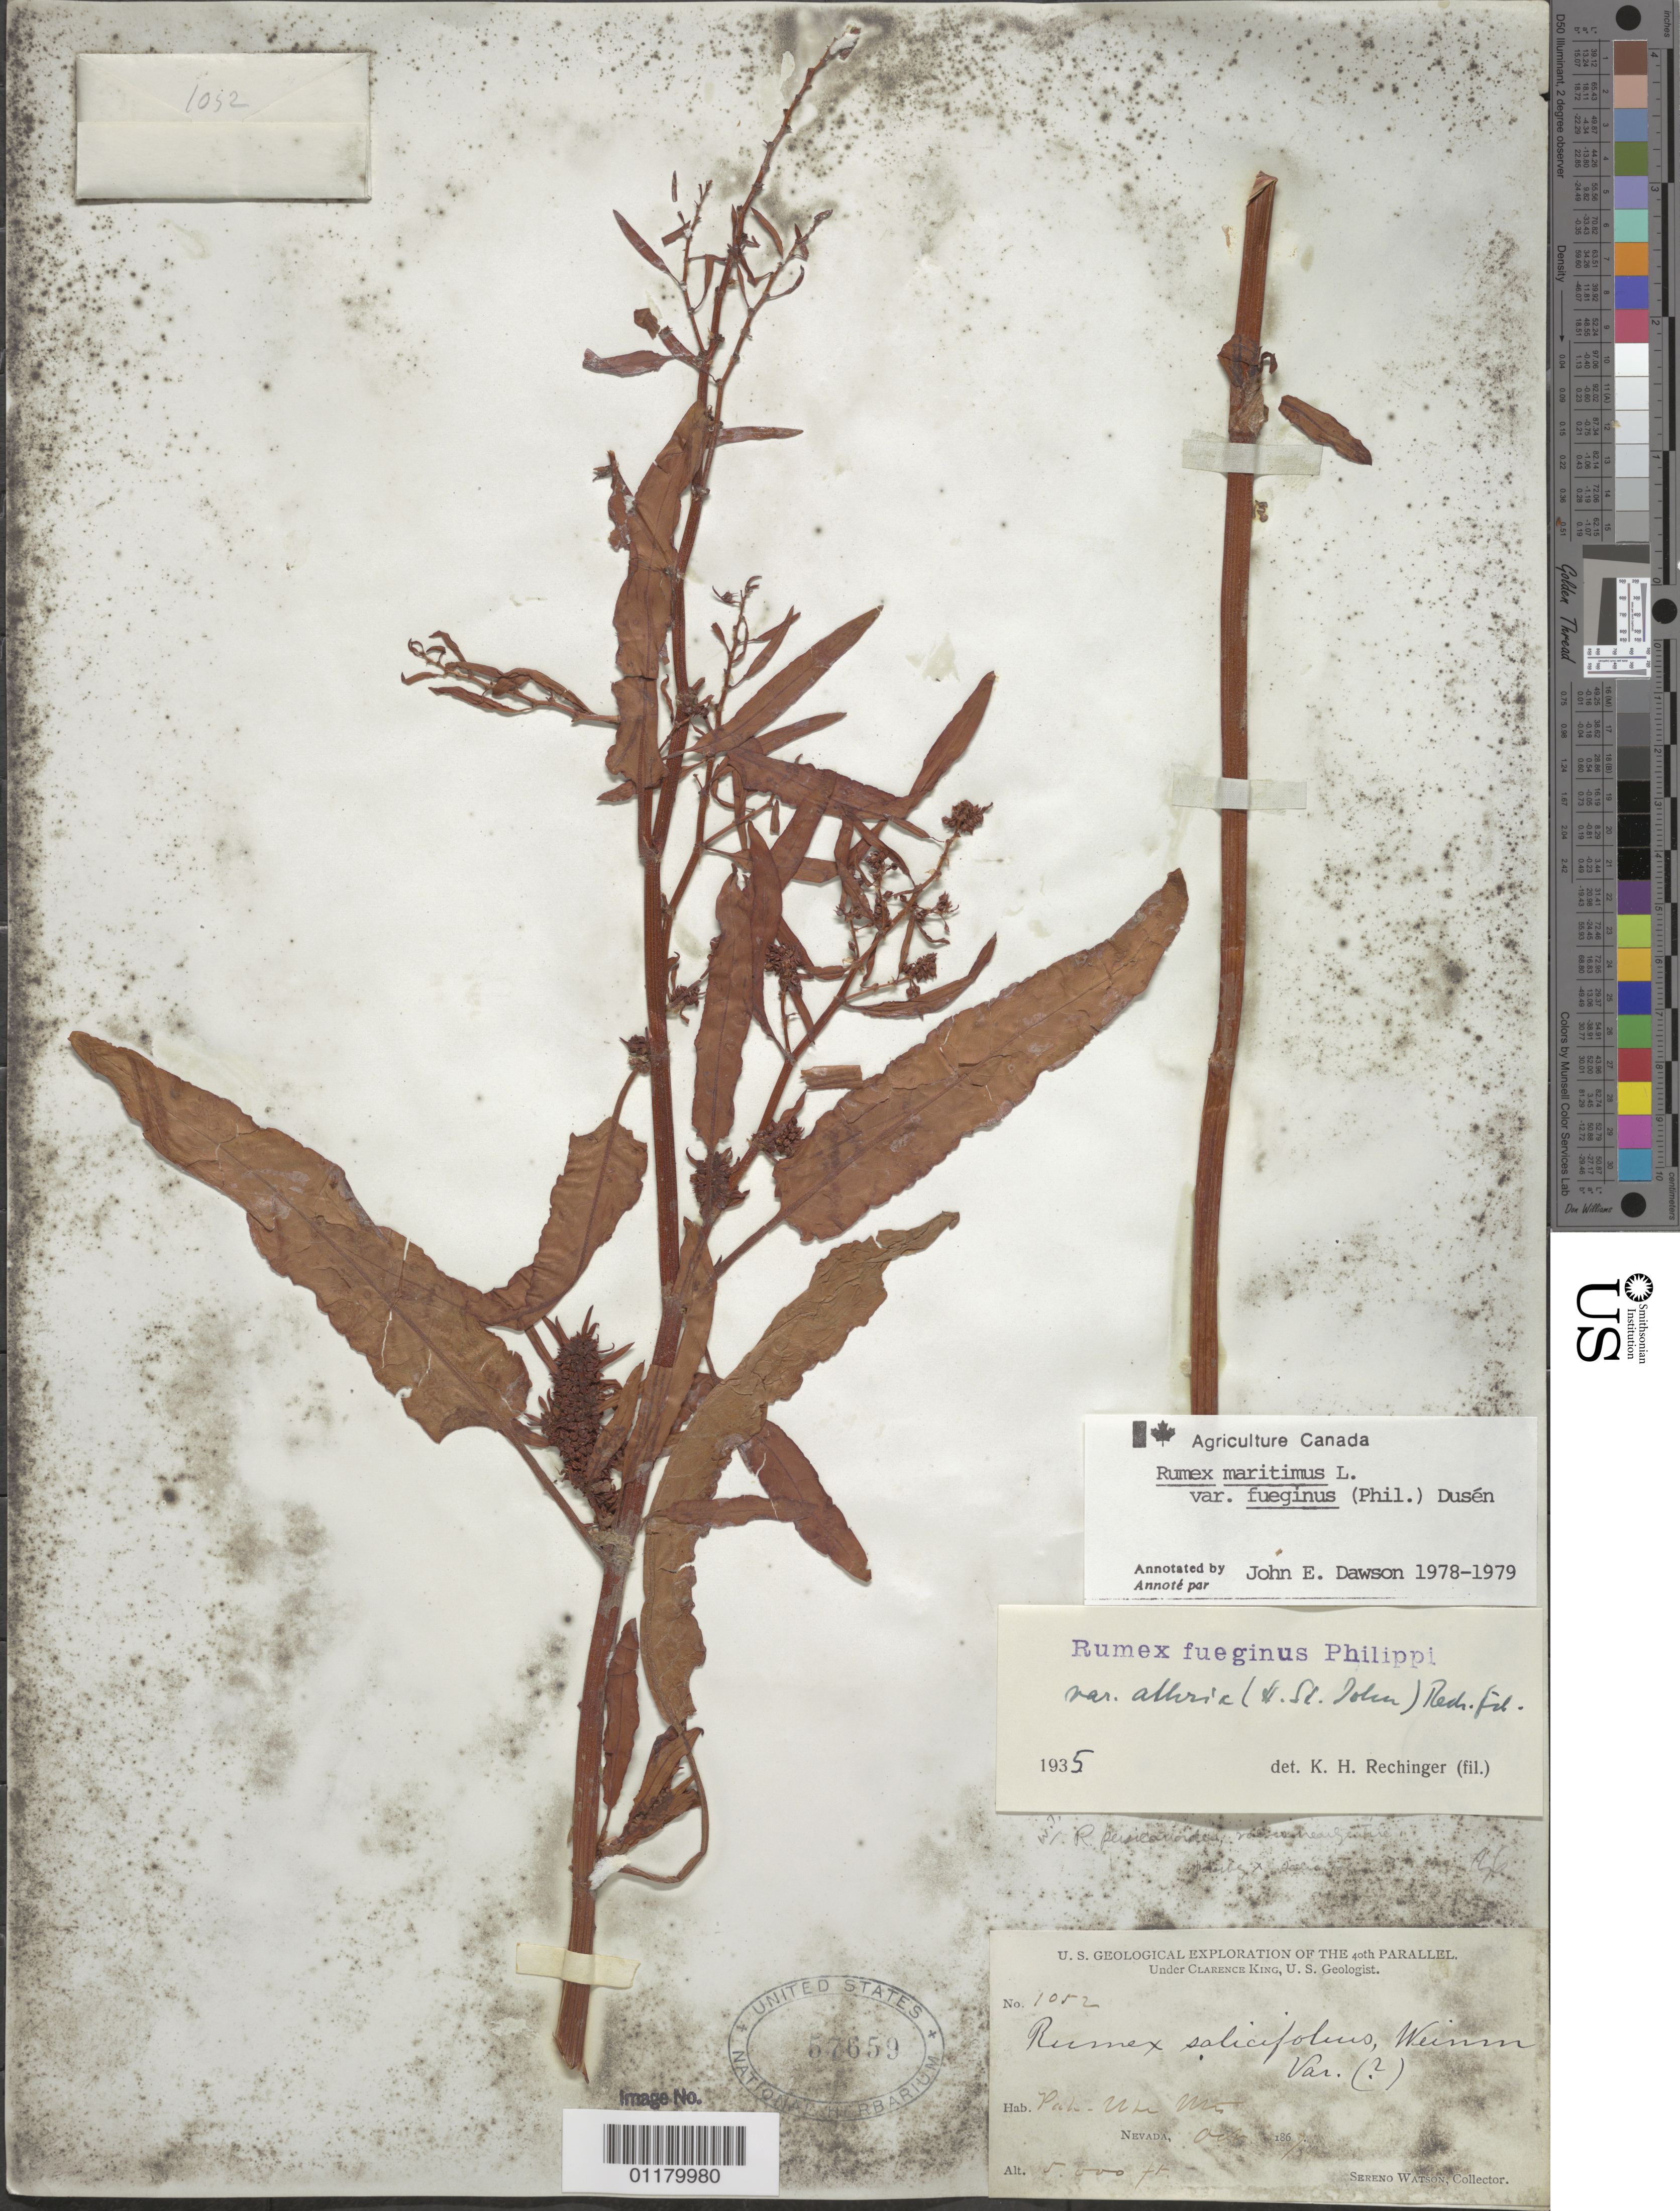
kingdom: Plantae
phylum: Tracheophyta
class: Magnoliopsida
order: Caryophyllales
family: Polygonaceae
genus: Rumex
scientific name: Rumex maritimus var. fueginus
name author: (Phil.) Dusén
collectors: S. Watson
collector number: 1052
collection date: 1867-10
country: United States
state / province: Nevada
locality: Pah-Ute Mts.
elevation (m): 1524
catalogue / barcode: US 57659